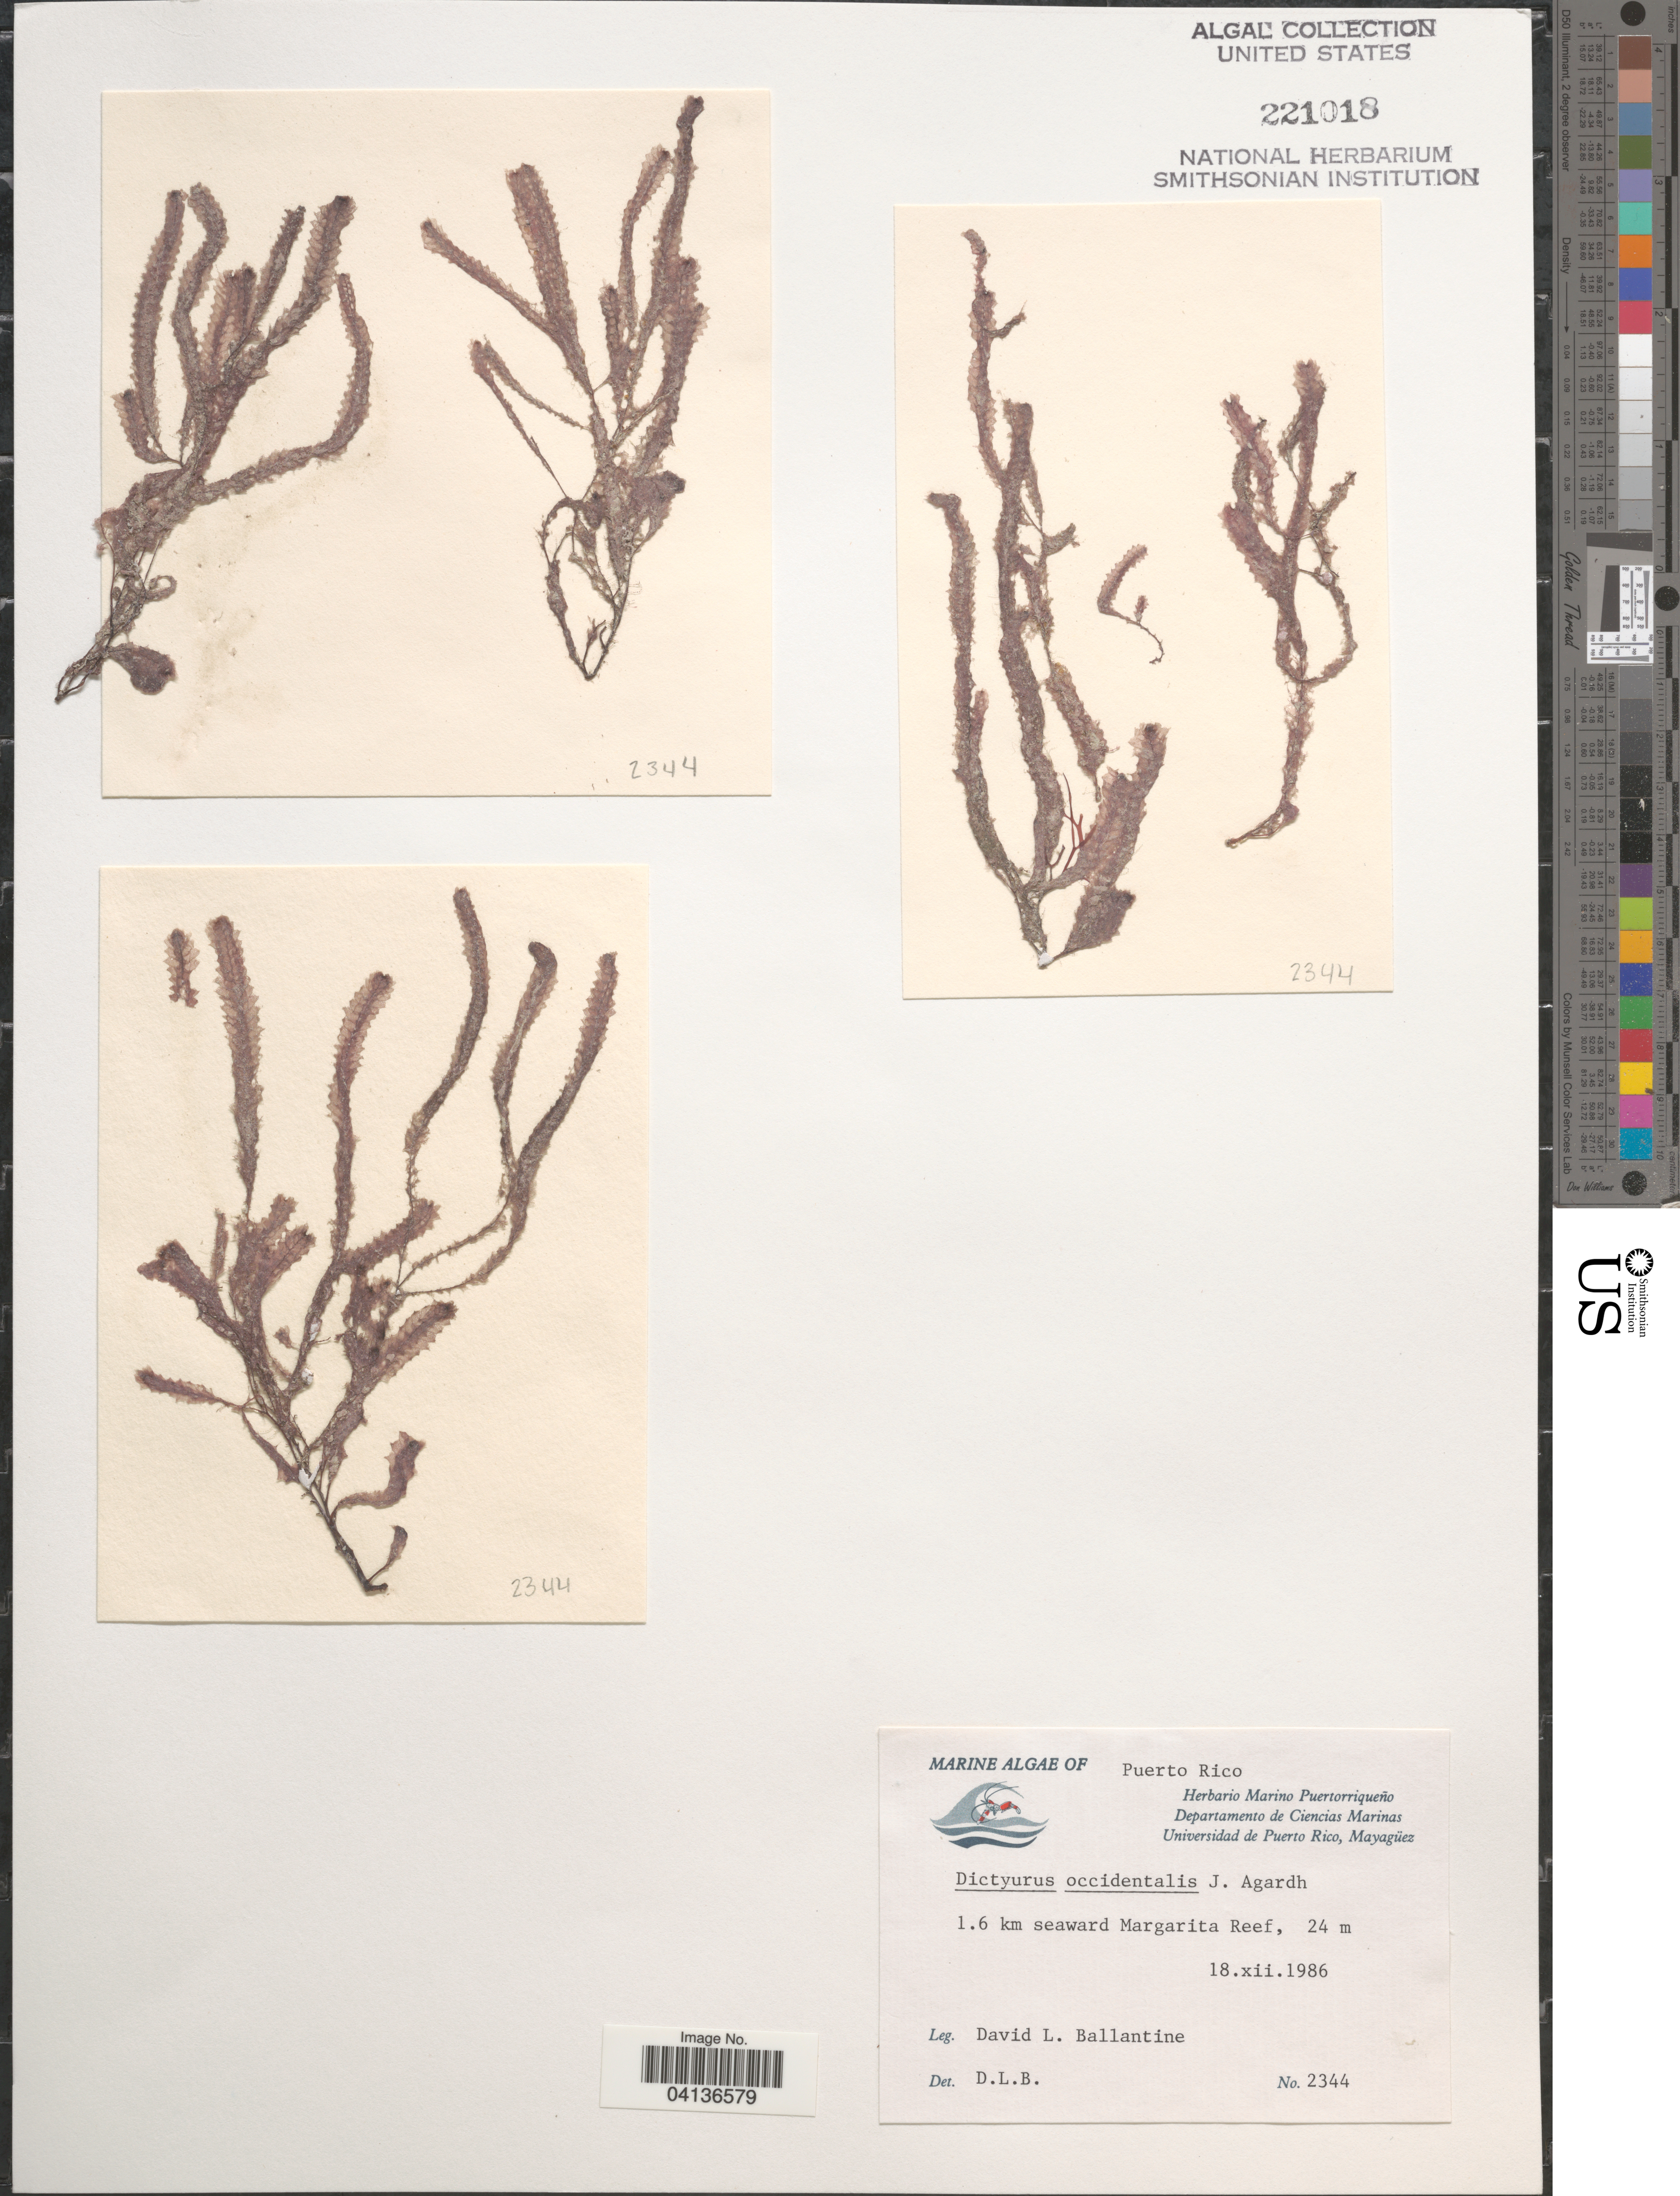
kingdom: Plantae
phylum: Rhodophyta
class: Florideophyceae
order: Ceramiales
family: Dasyaceae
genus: Dictyurus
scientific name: Dictyurus occidentalis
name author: J. Agardh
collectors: D.L. Ballantine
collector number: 2344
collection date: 1986-12-18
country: Puerto Rico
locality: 1.6 km seaward Margarita Reef.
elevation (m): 24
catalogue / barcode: US 221018